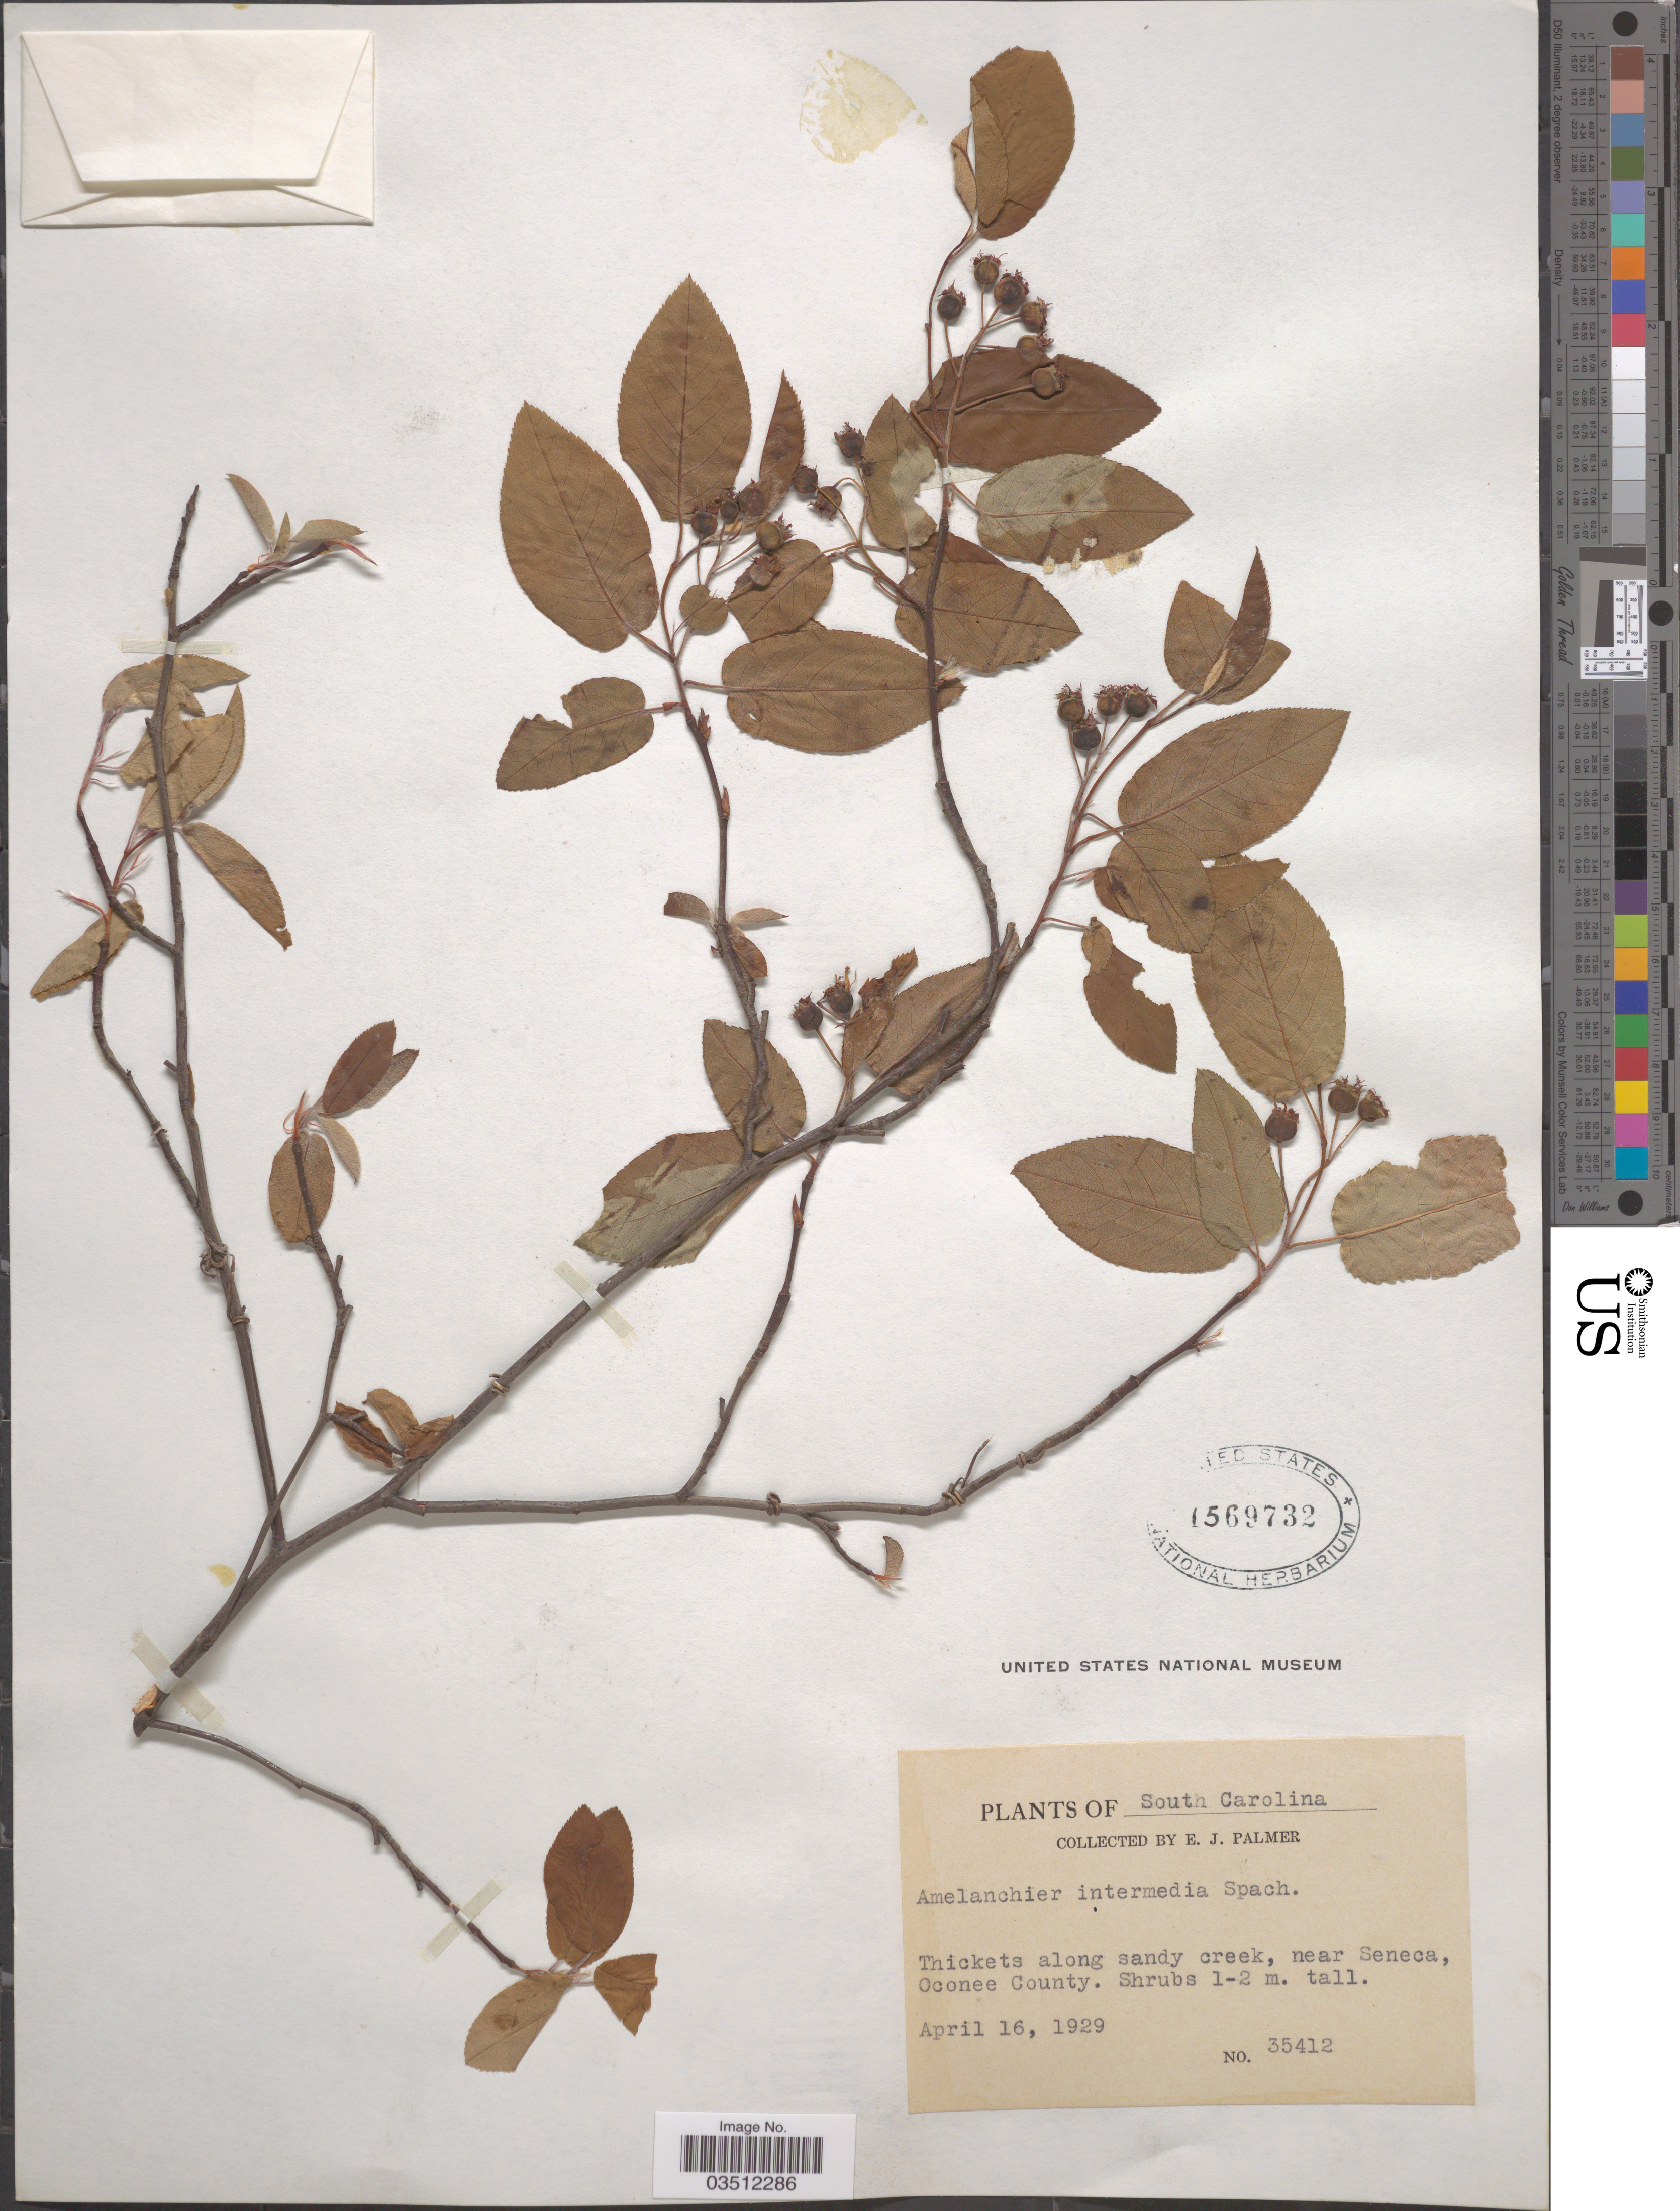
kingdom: Plantae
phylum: Tracheophyta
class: Magnoliopsida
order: Rosales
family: Rosaceae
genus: Amelanchier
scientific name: Amelanchier intermedia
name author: Spach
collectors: E. J. Palmer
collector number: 35412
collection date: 1929-04-16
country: United States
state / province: South Carolina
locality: Thickets along sandy creek, near Seneca, Oconee County.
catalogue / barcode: US 1569732